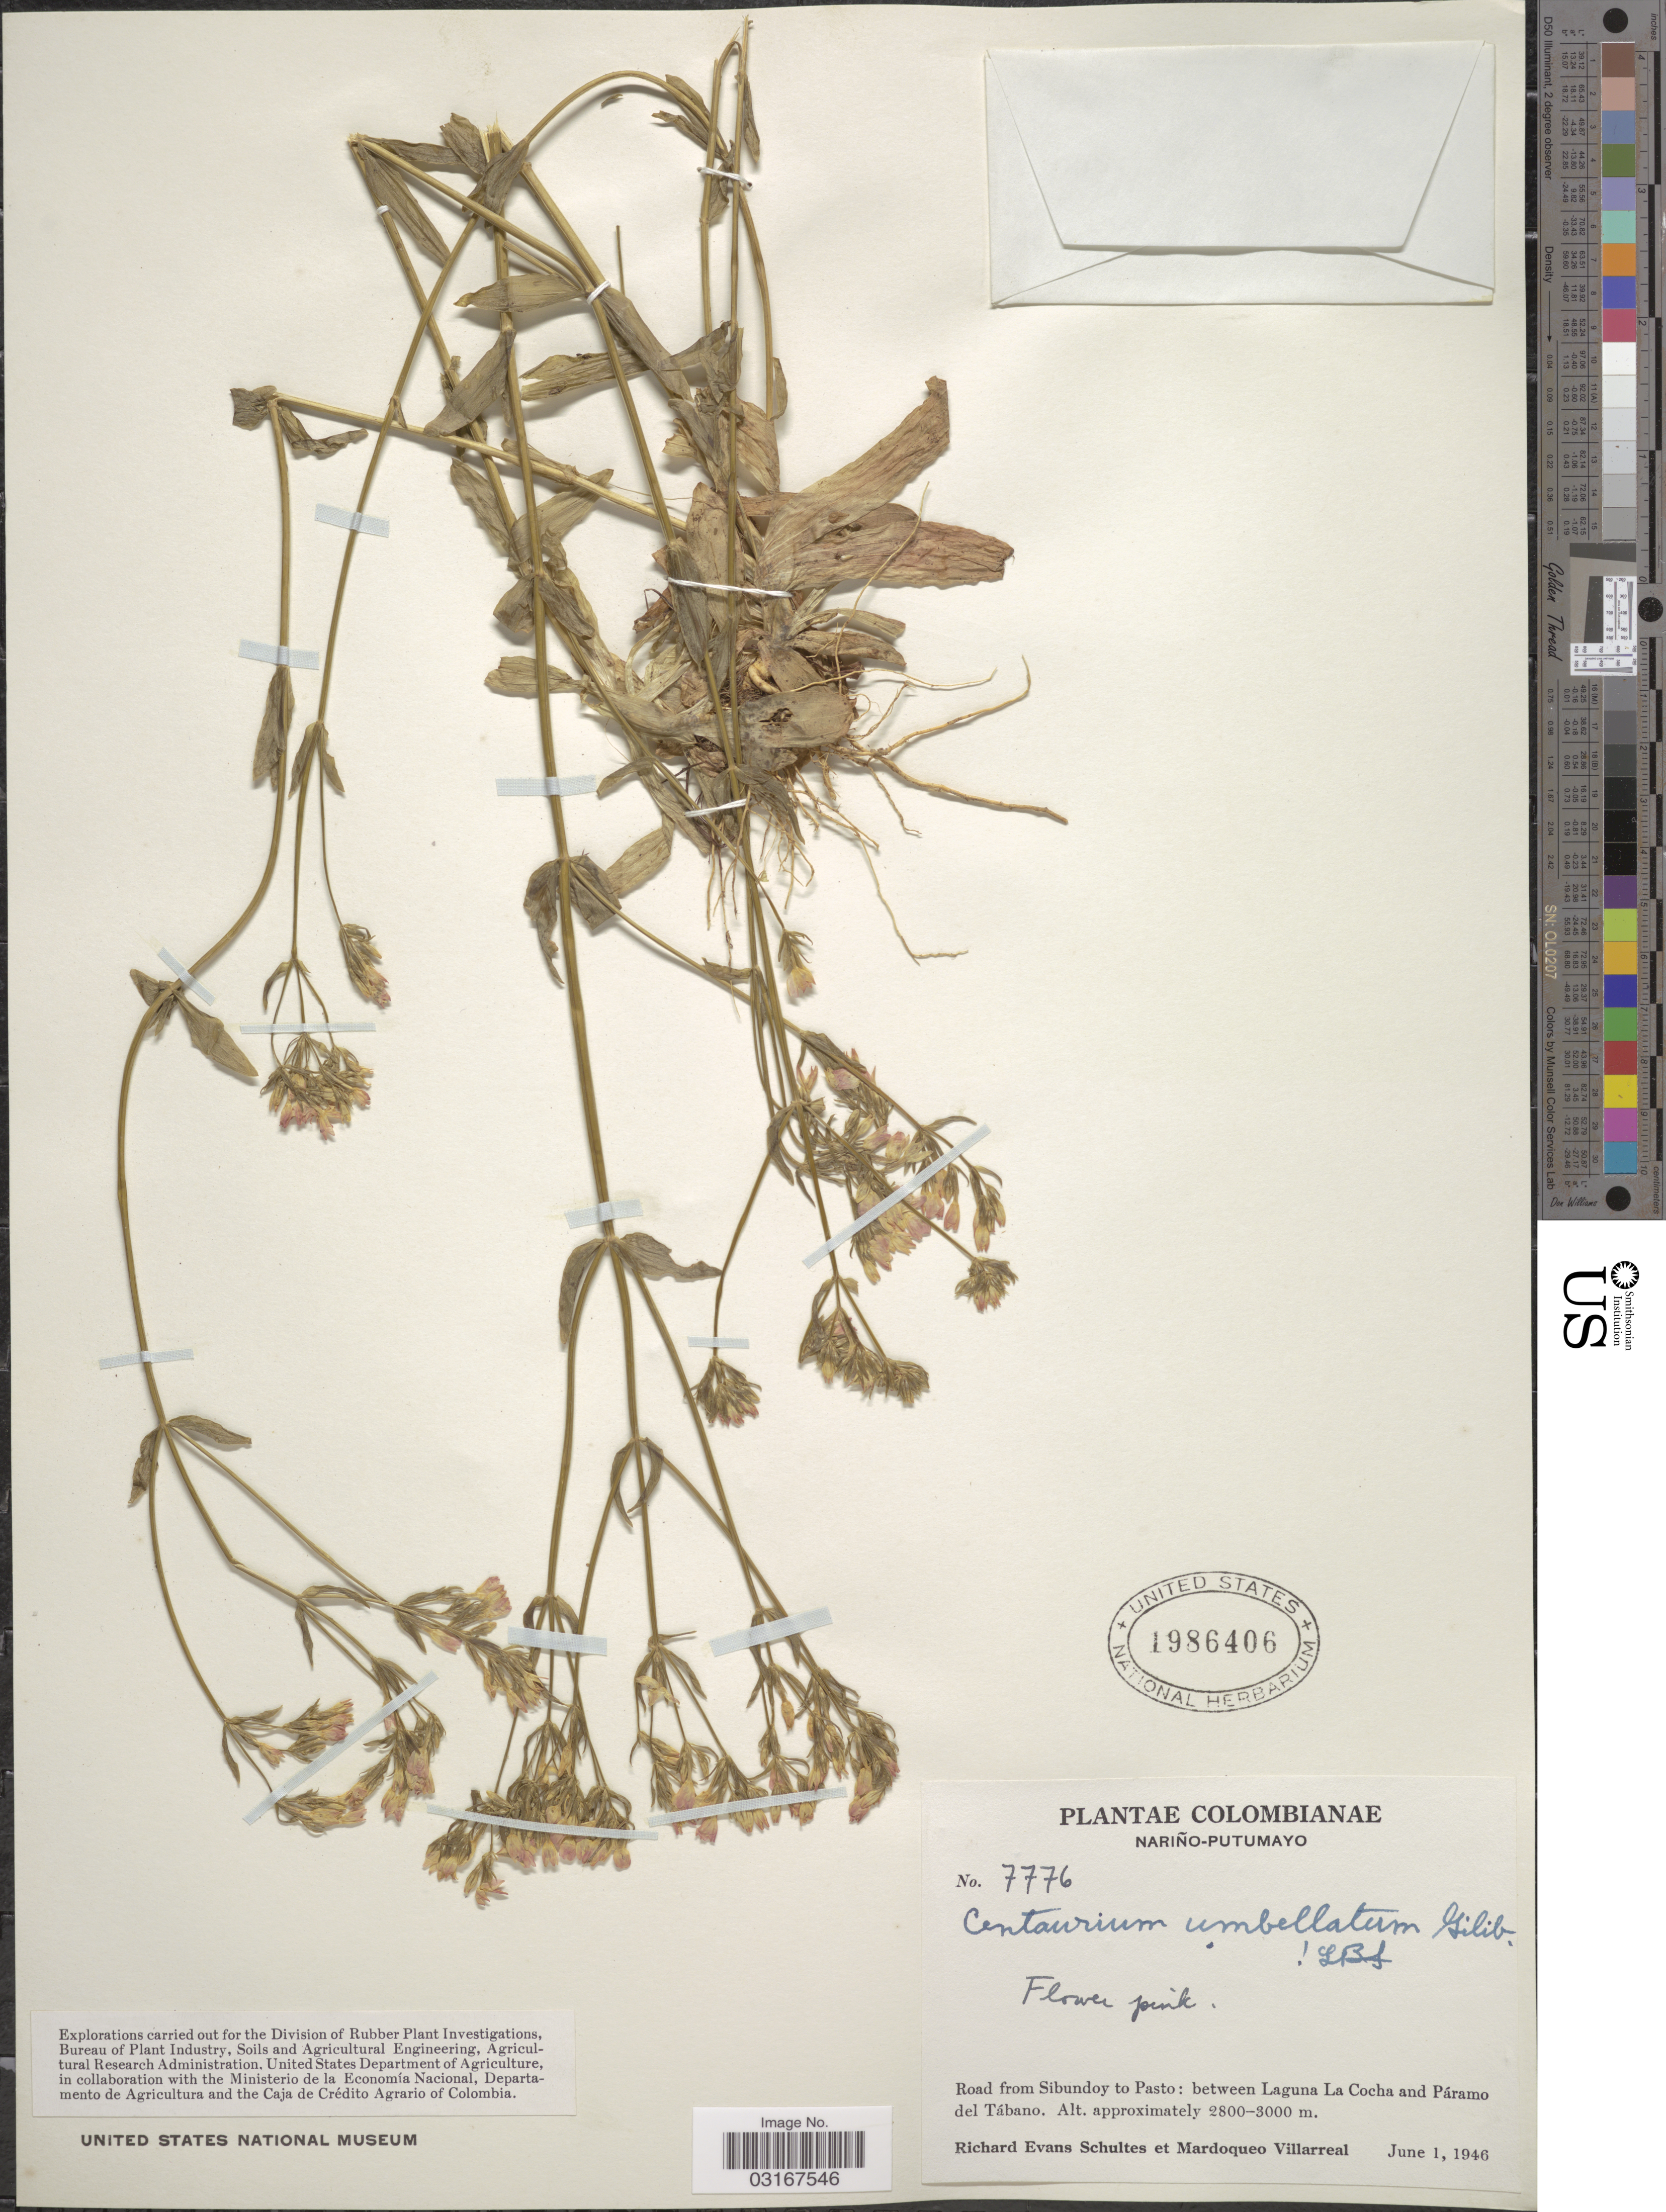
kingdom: Plantae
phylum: Tracheophyta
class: Magnoliopsida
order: Gentianales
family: Gentianaceae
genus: Centaurium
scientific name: Centaurium erythraea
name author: Rafn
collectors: R. E. Schultes & M. Villarreal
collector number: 7776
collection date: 1946-06-01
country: Colombia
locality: Nariño-Putumayo. Road from Sibundoy to Pasto: between Laguna La Cocha and Páramo del Tábano.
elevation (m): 2800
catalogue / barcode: US 1986406